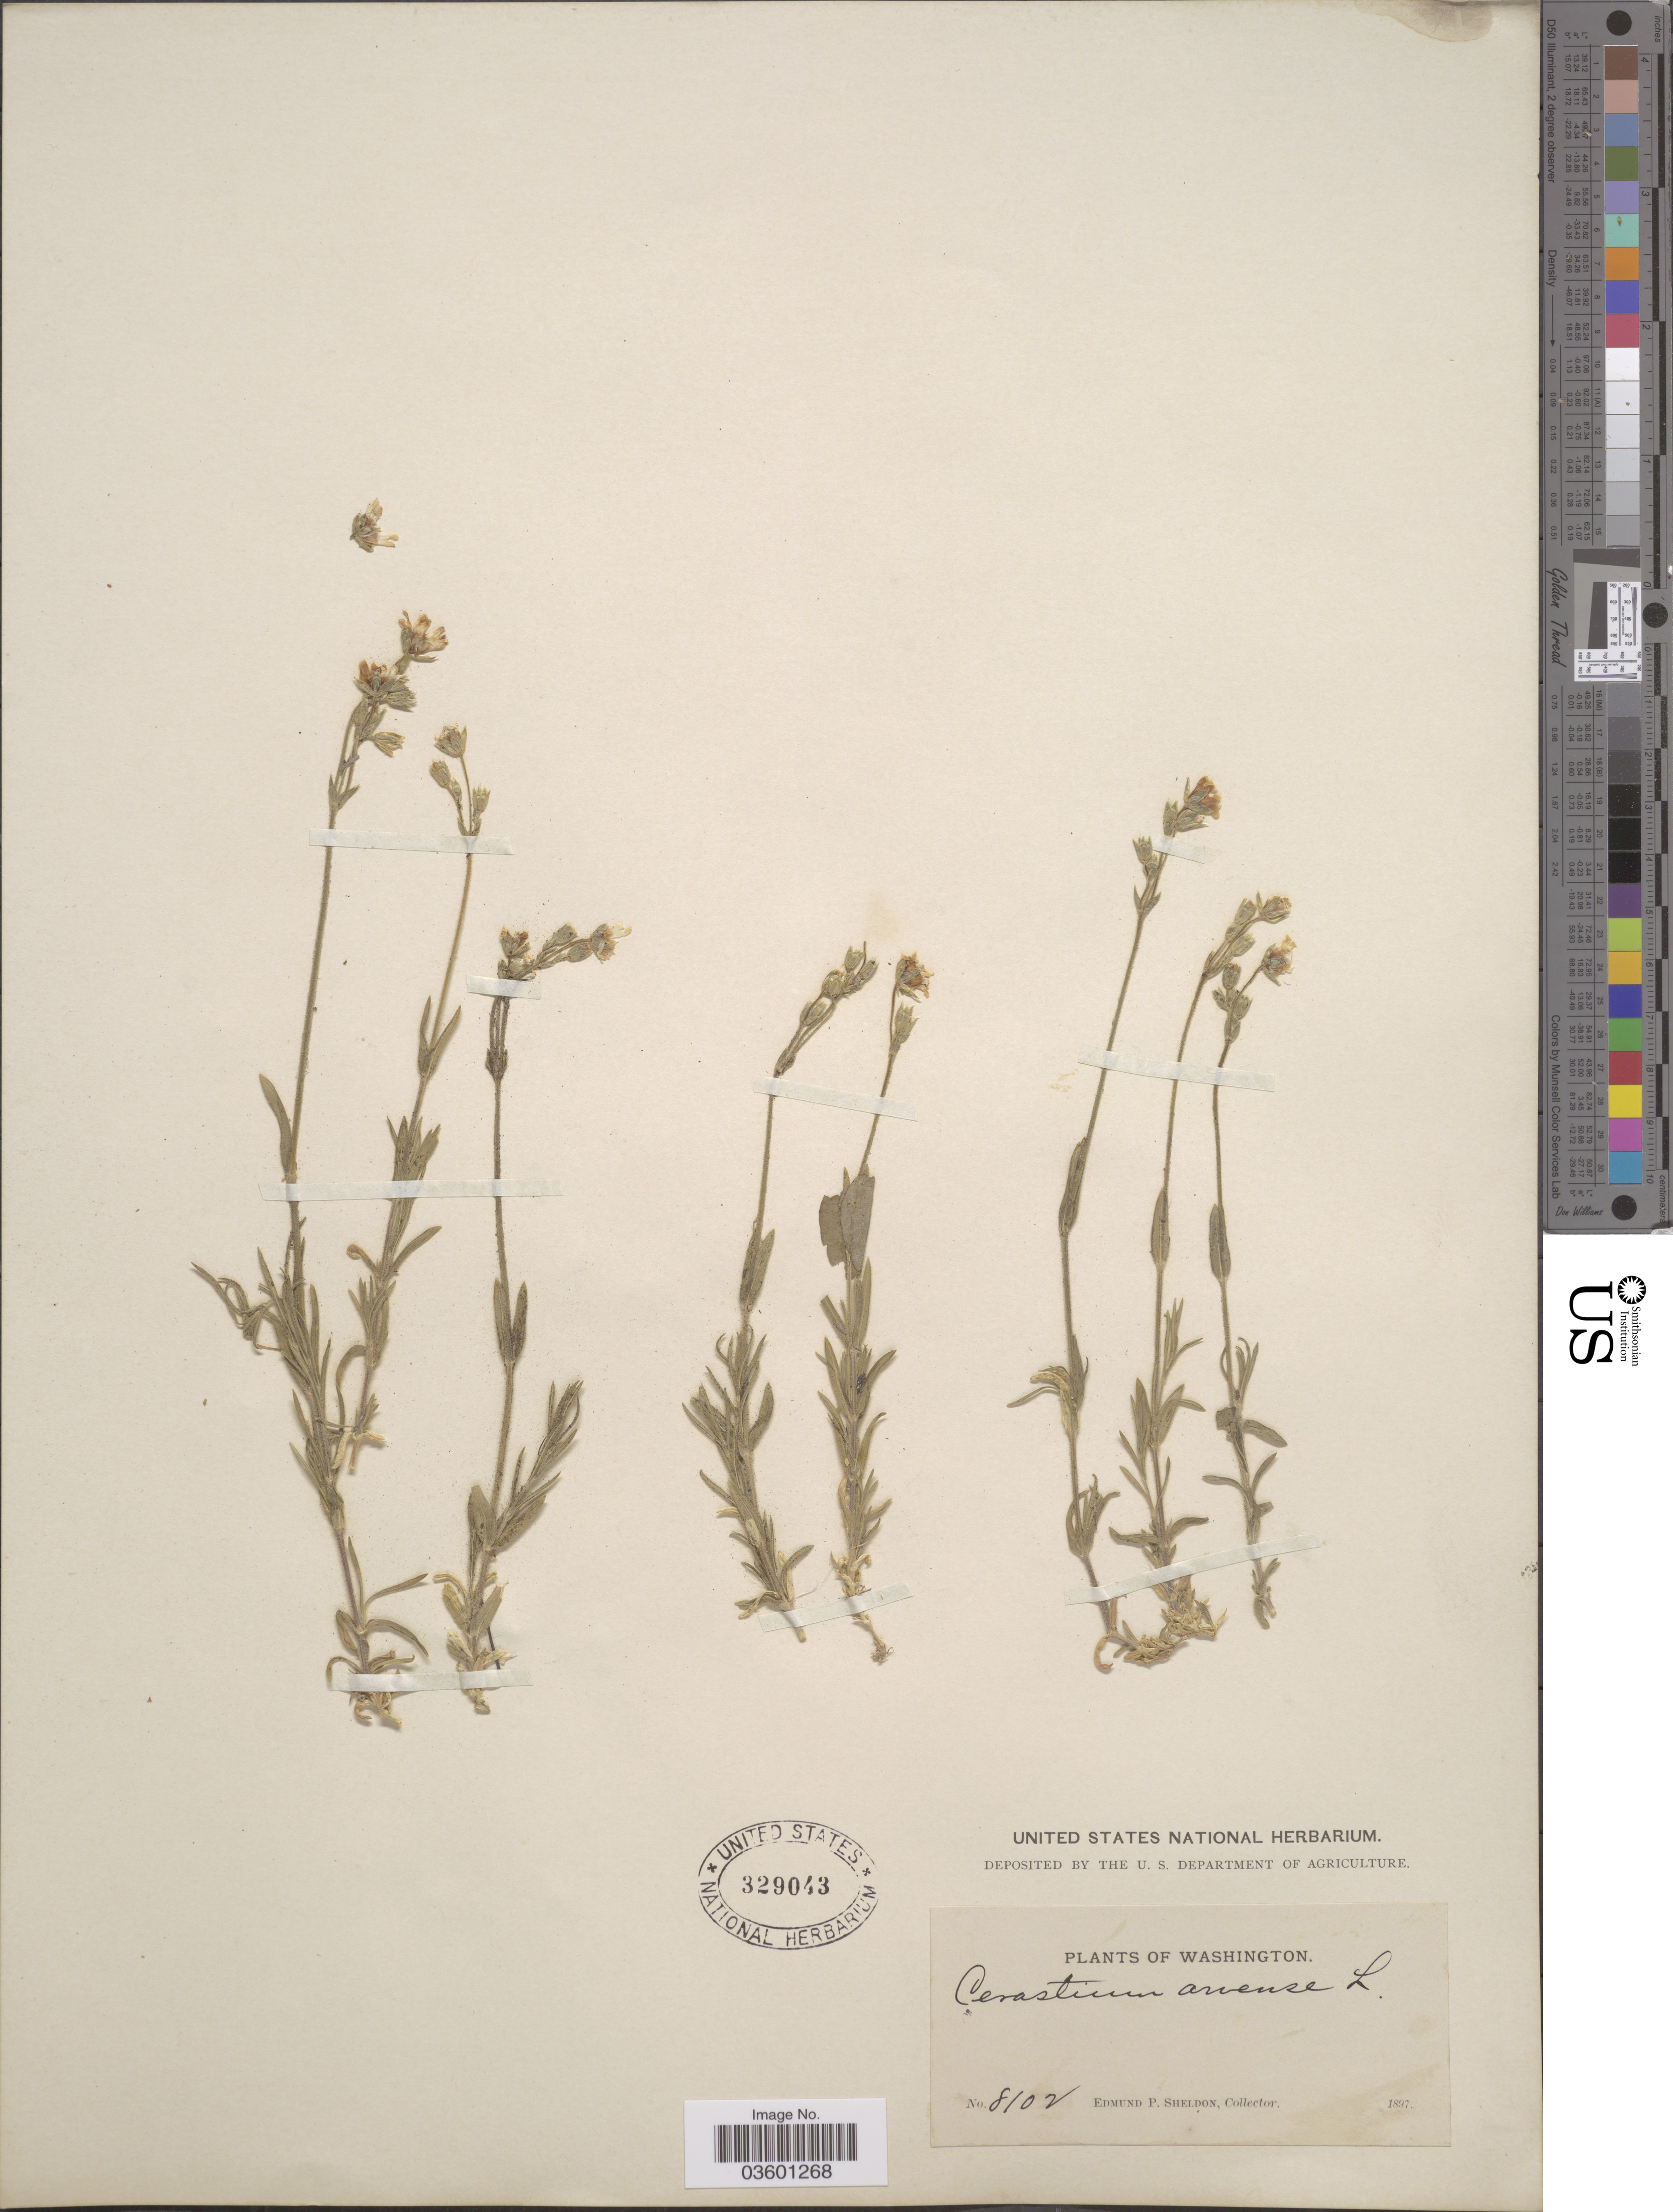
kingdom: Plantae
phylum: Tracheophyta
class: Magnoliopsida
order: Caryophyllales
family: Caryophyllaceae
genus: Cerastium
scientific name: Cerastium arvense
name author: L.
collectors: E. P. Sheldon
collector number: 8102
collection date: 1897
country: United States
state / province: Washington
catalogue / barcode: US 329043